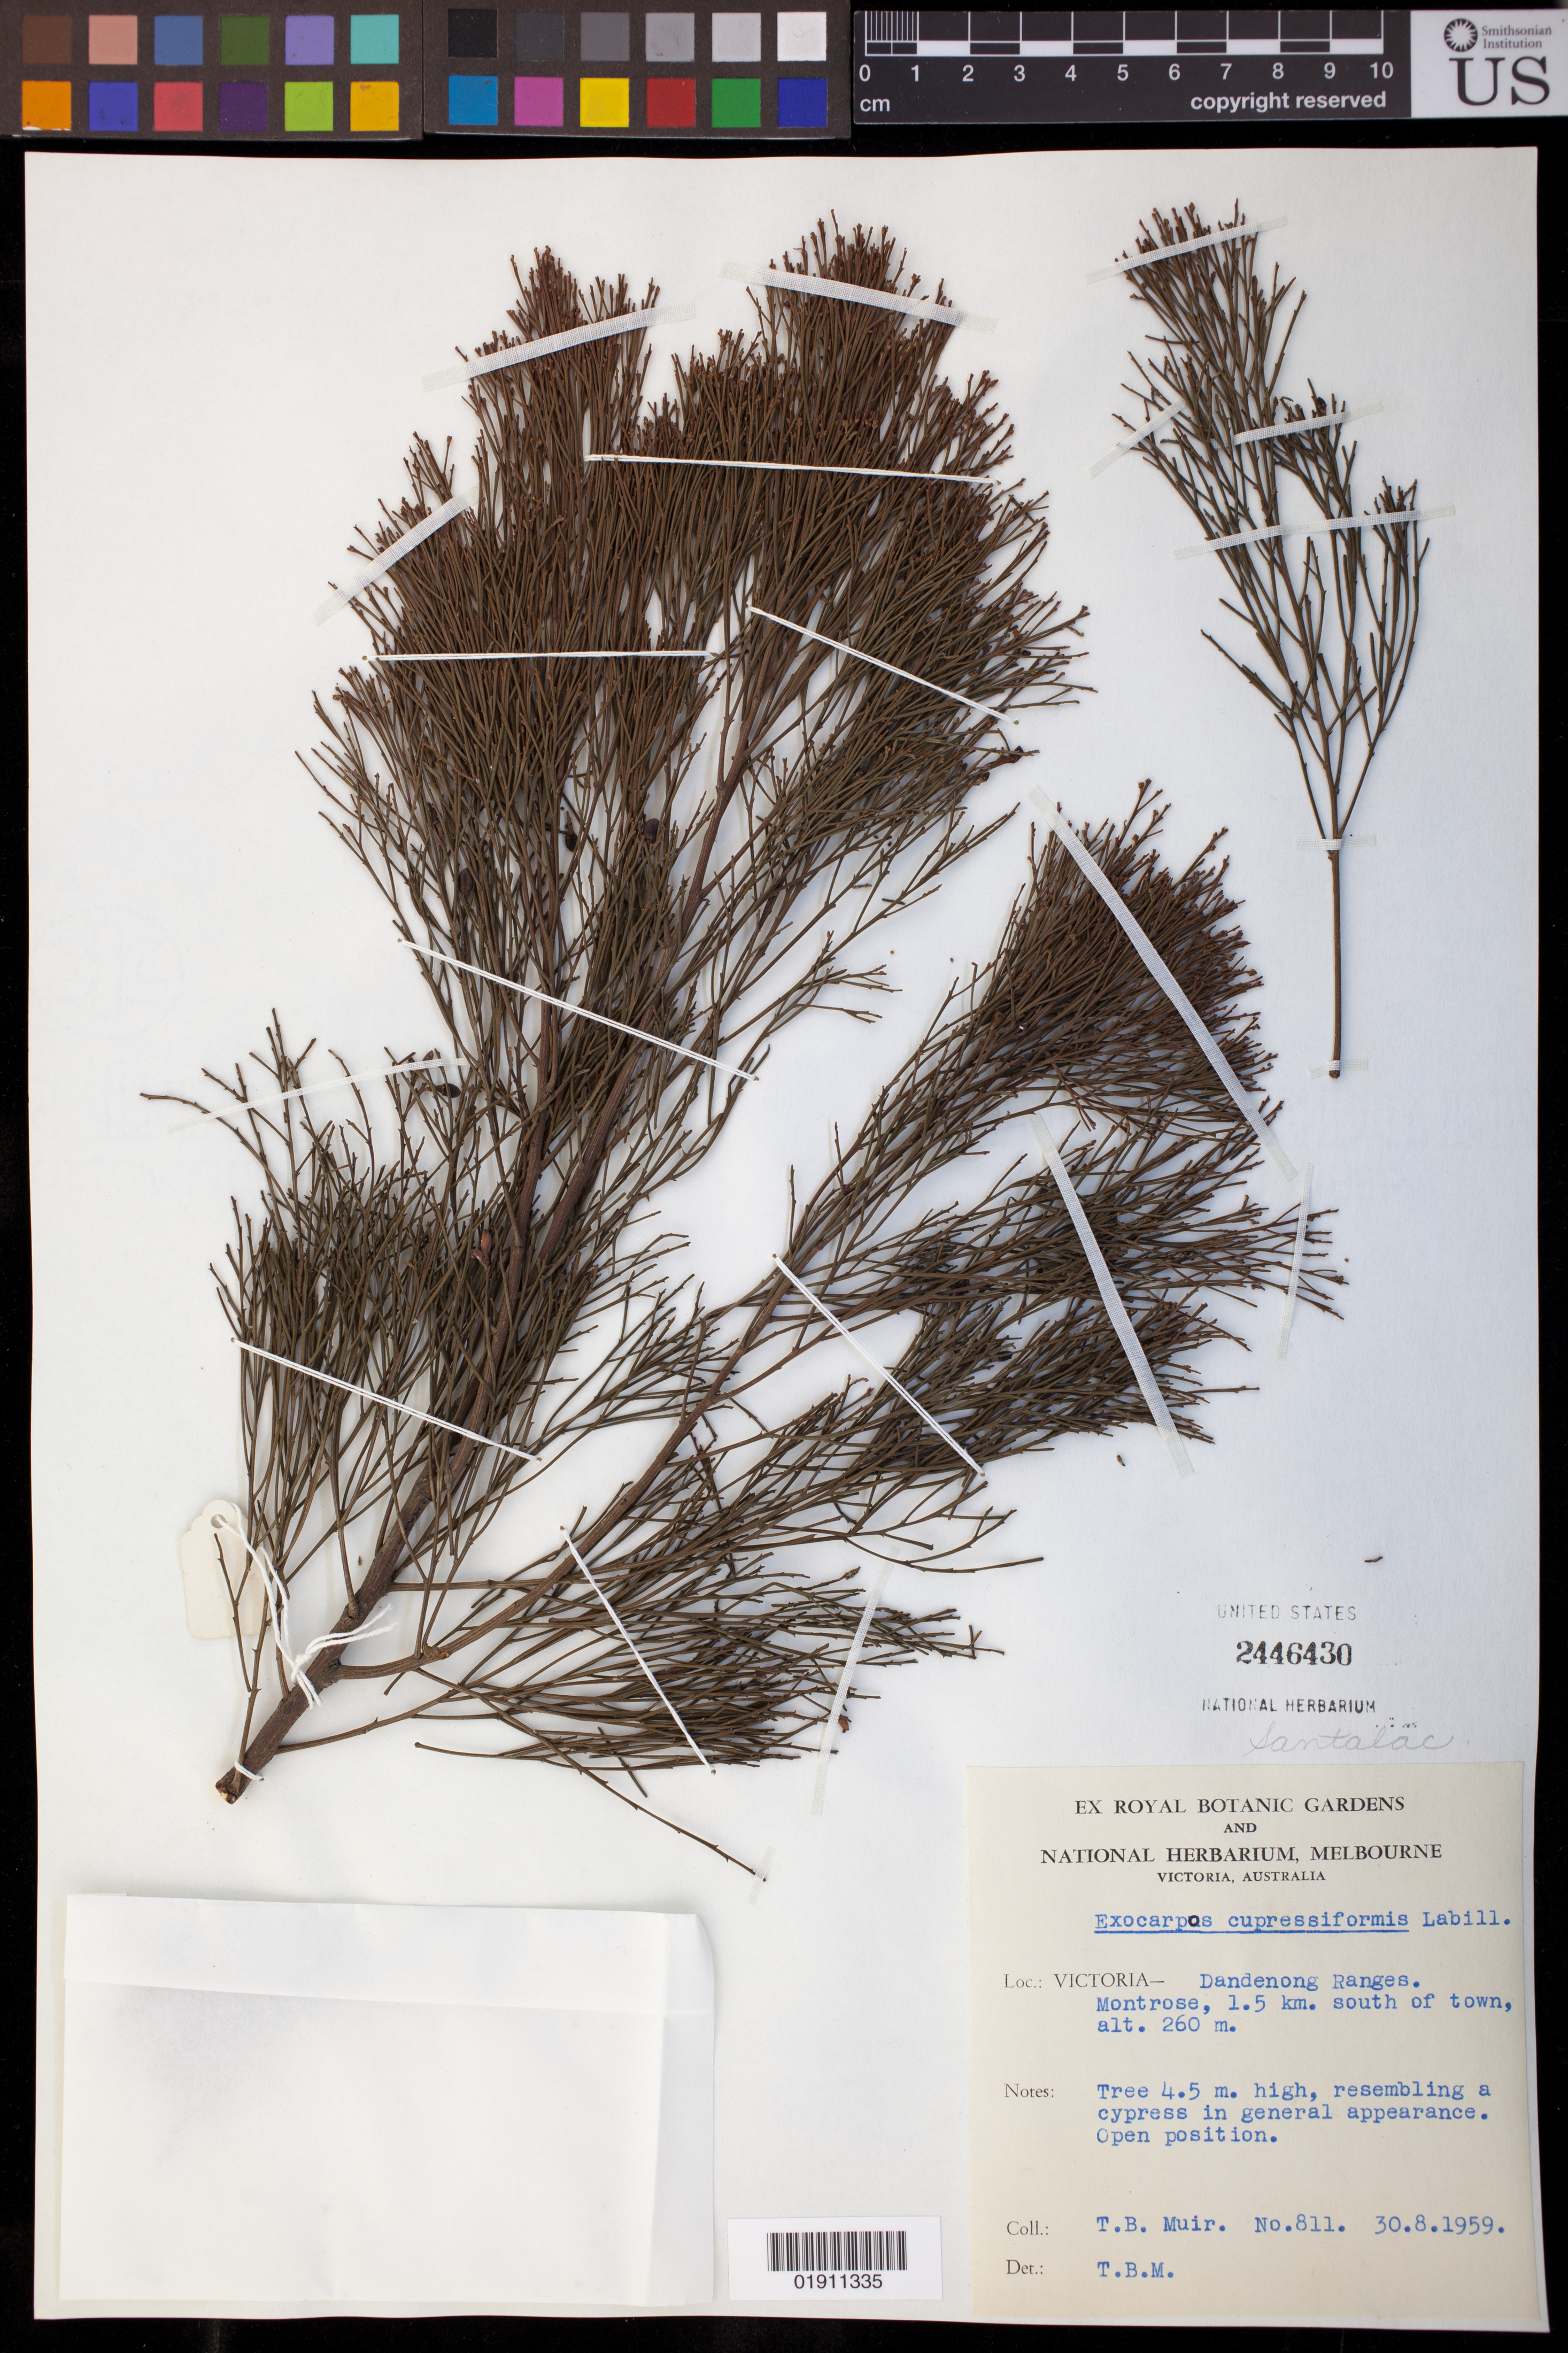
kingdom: Plantae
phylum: Tracheophyta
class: Magnoliopsida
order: Santalales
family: Santalaceae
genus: Exocarpos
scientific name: Exocarpos cupressiformis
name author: Labill.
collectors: T. Muir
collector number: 811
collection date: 1959-08-30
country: Australia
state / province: Victoria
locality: Victoria- Dandenong Ranges.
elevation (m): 260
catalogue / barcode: US 2446430